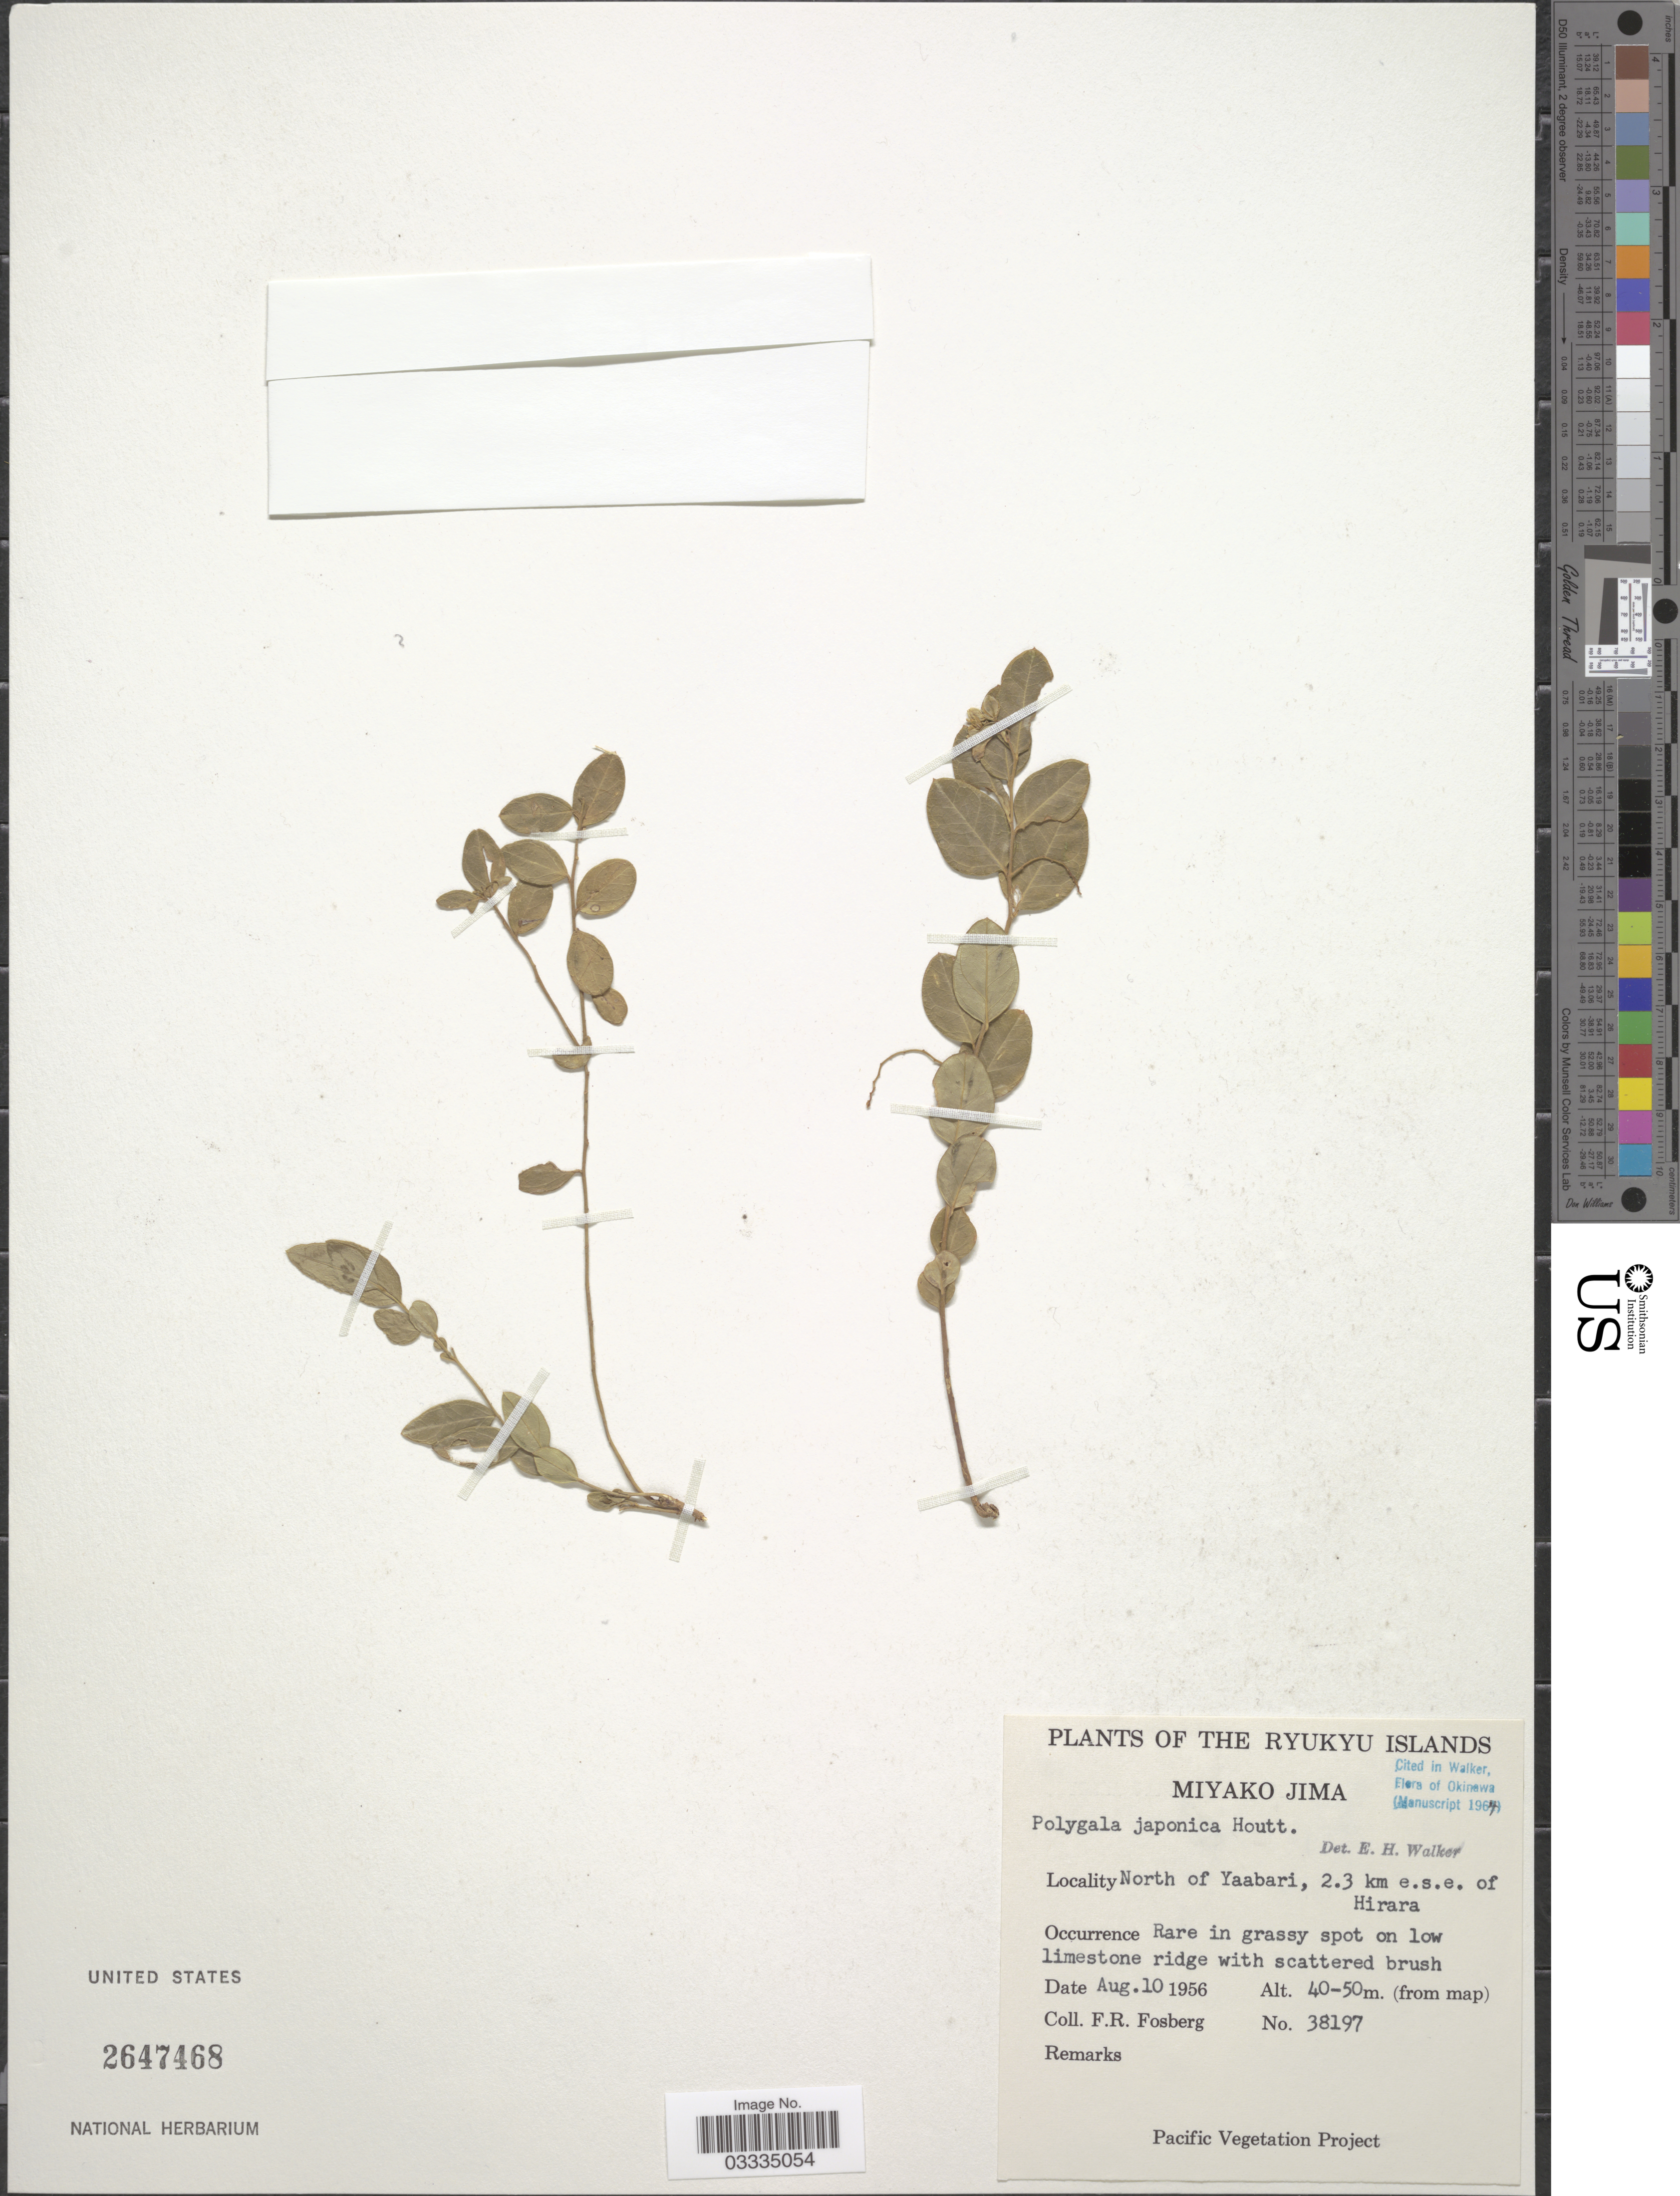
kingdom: Plantae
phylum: Tracheophyta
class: Magnoliopsida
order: Fabales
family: Polygalaceae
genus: Polygala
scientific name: Polygala japonica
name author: Houtt.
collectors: F. R. Fosberg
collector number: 38197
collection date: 1956-08-10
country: Japan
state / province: Okinawa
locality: The Ryukyu Islands. Miyako Jima. North of Yaabari, 2.3 km e.s.e. of Hirara.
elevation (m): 40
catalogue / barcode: US 2647468